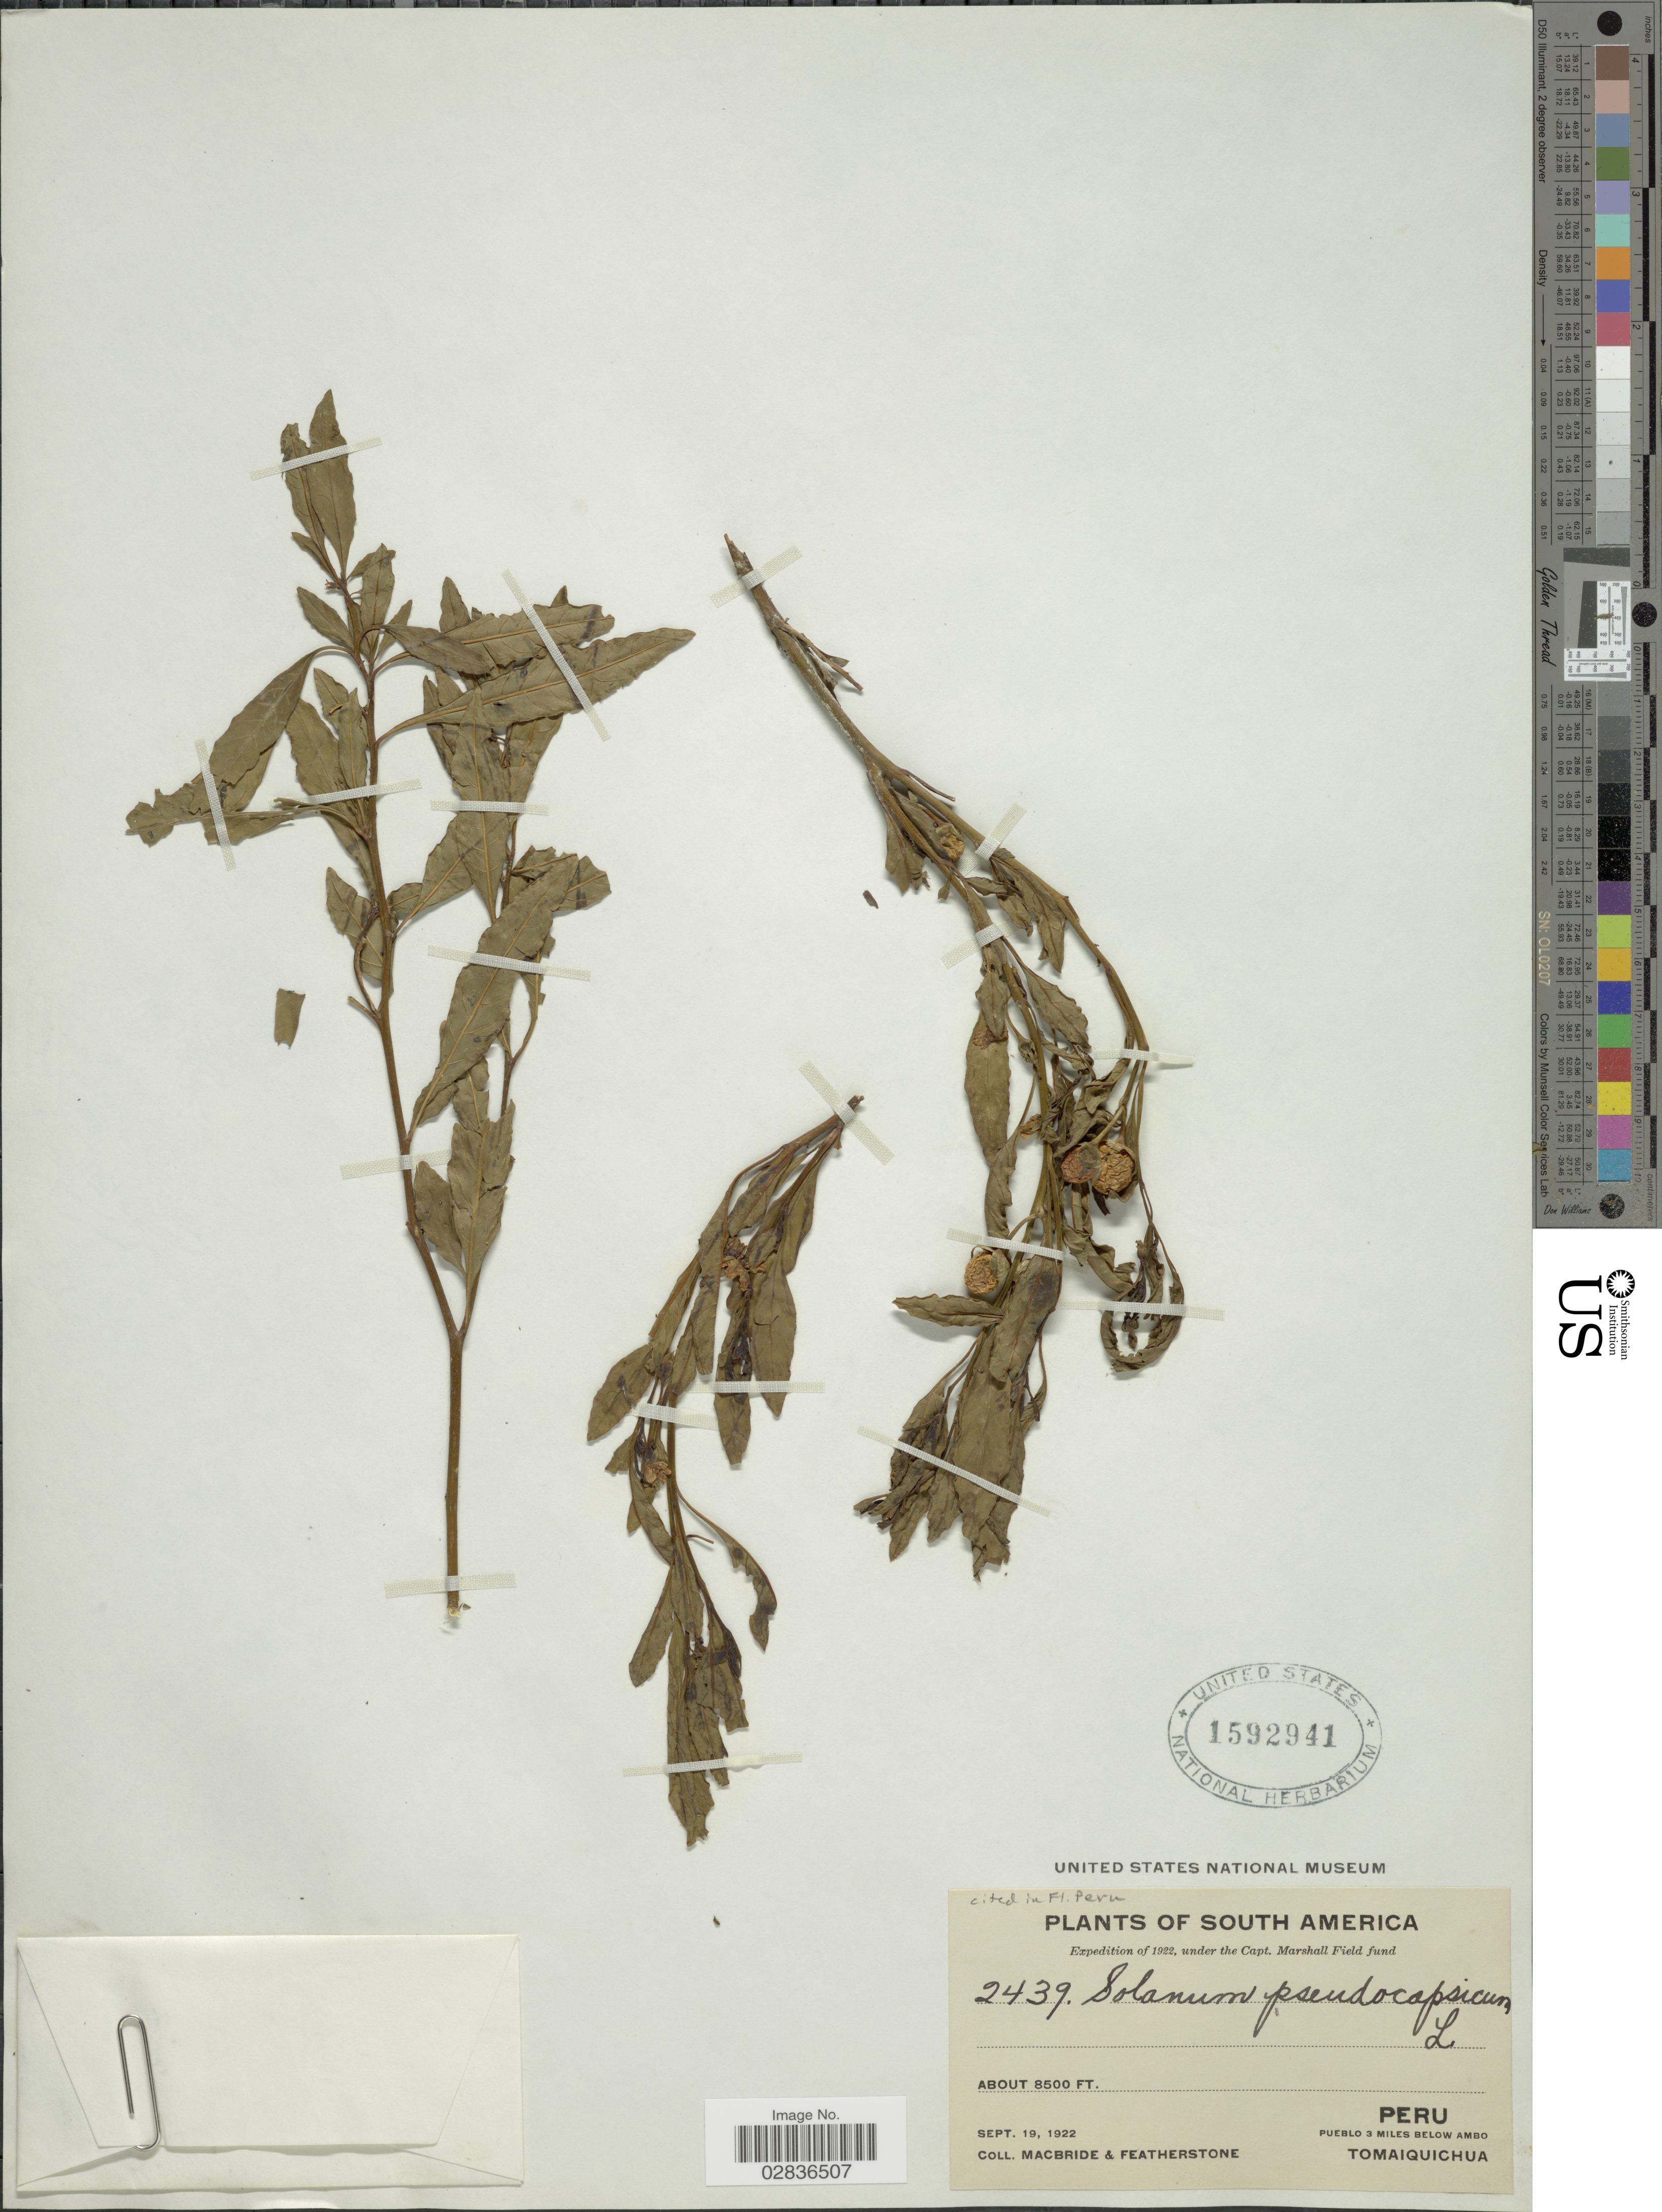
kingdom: Plantae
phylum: Tracheophyta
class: Magnoliopsida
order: Solanales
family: Solanaceae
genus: Solanum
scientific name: Solanum pseudocapsicum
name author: L.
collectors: Macbride, -- & -. Featherstone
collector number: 2439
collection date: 1922-09-19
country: Peru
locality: Pueblo 3 miles below Ambo. Tomaiquichua.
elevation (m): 2591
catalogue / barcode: US 1592941